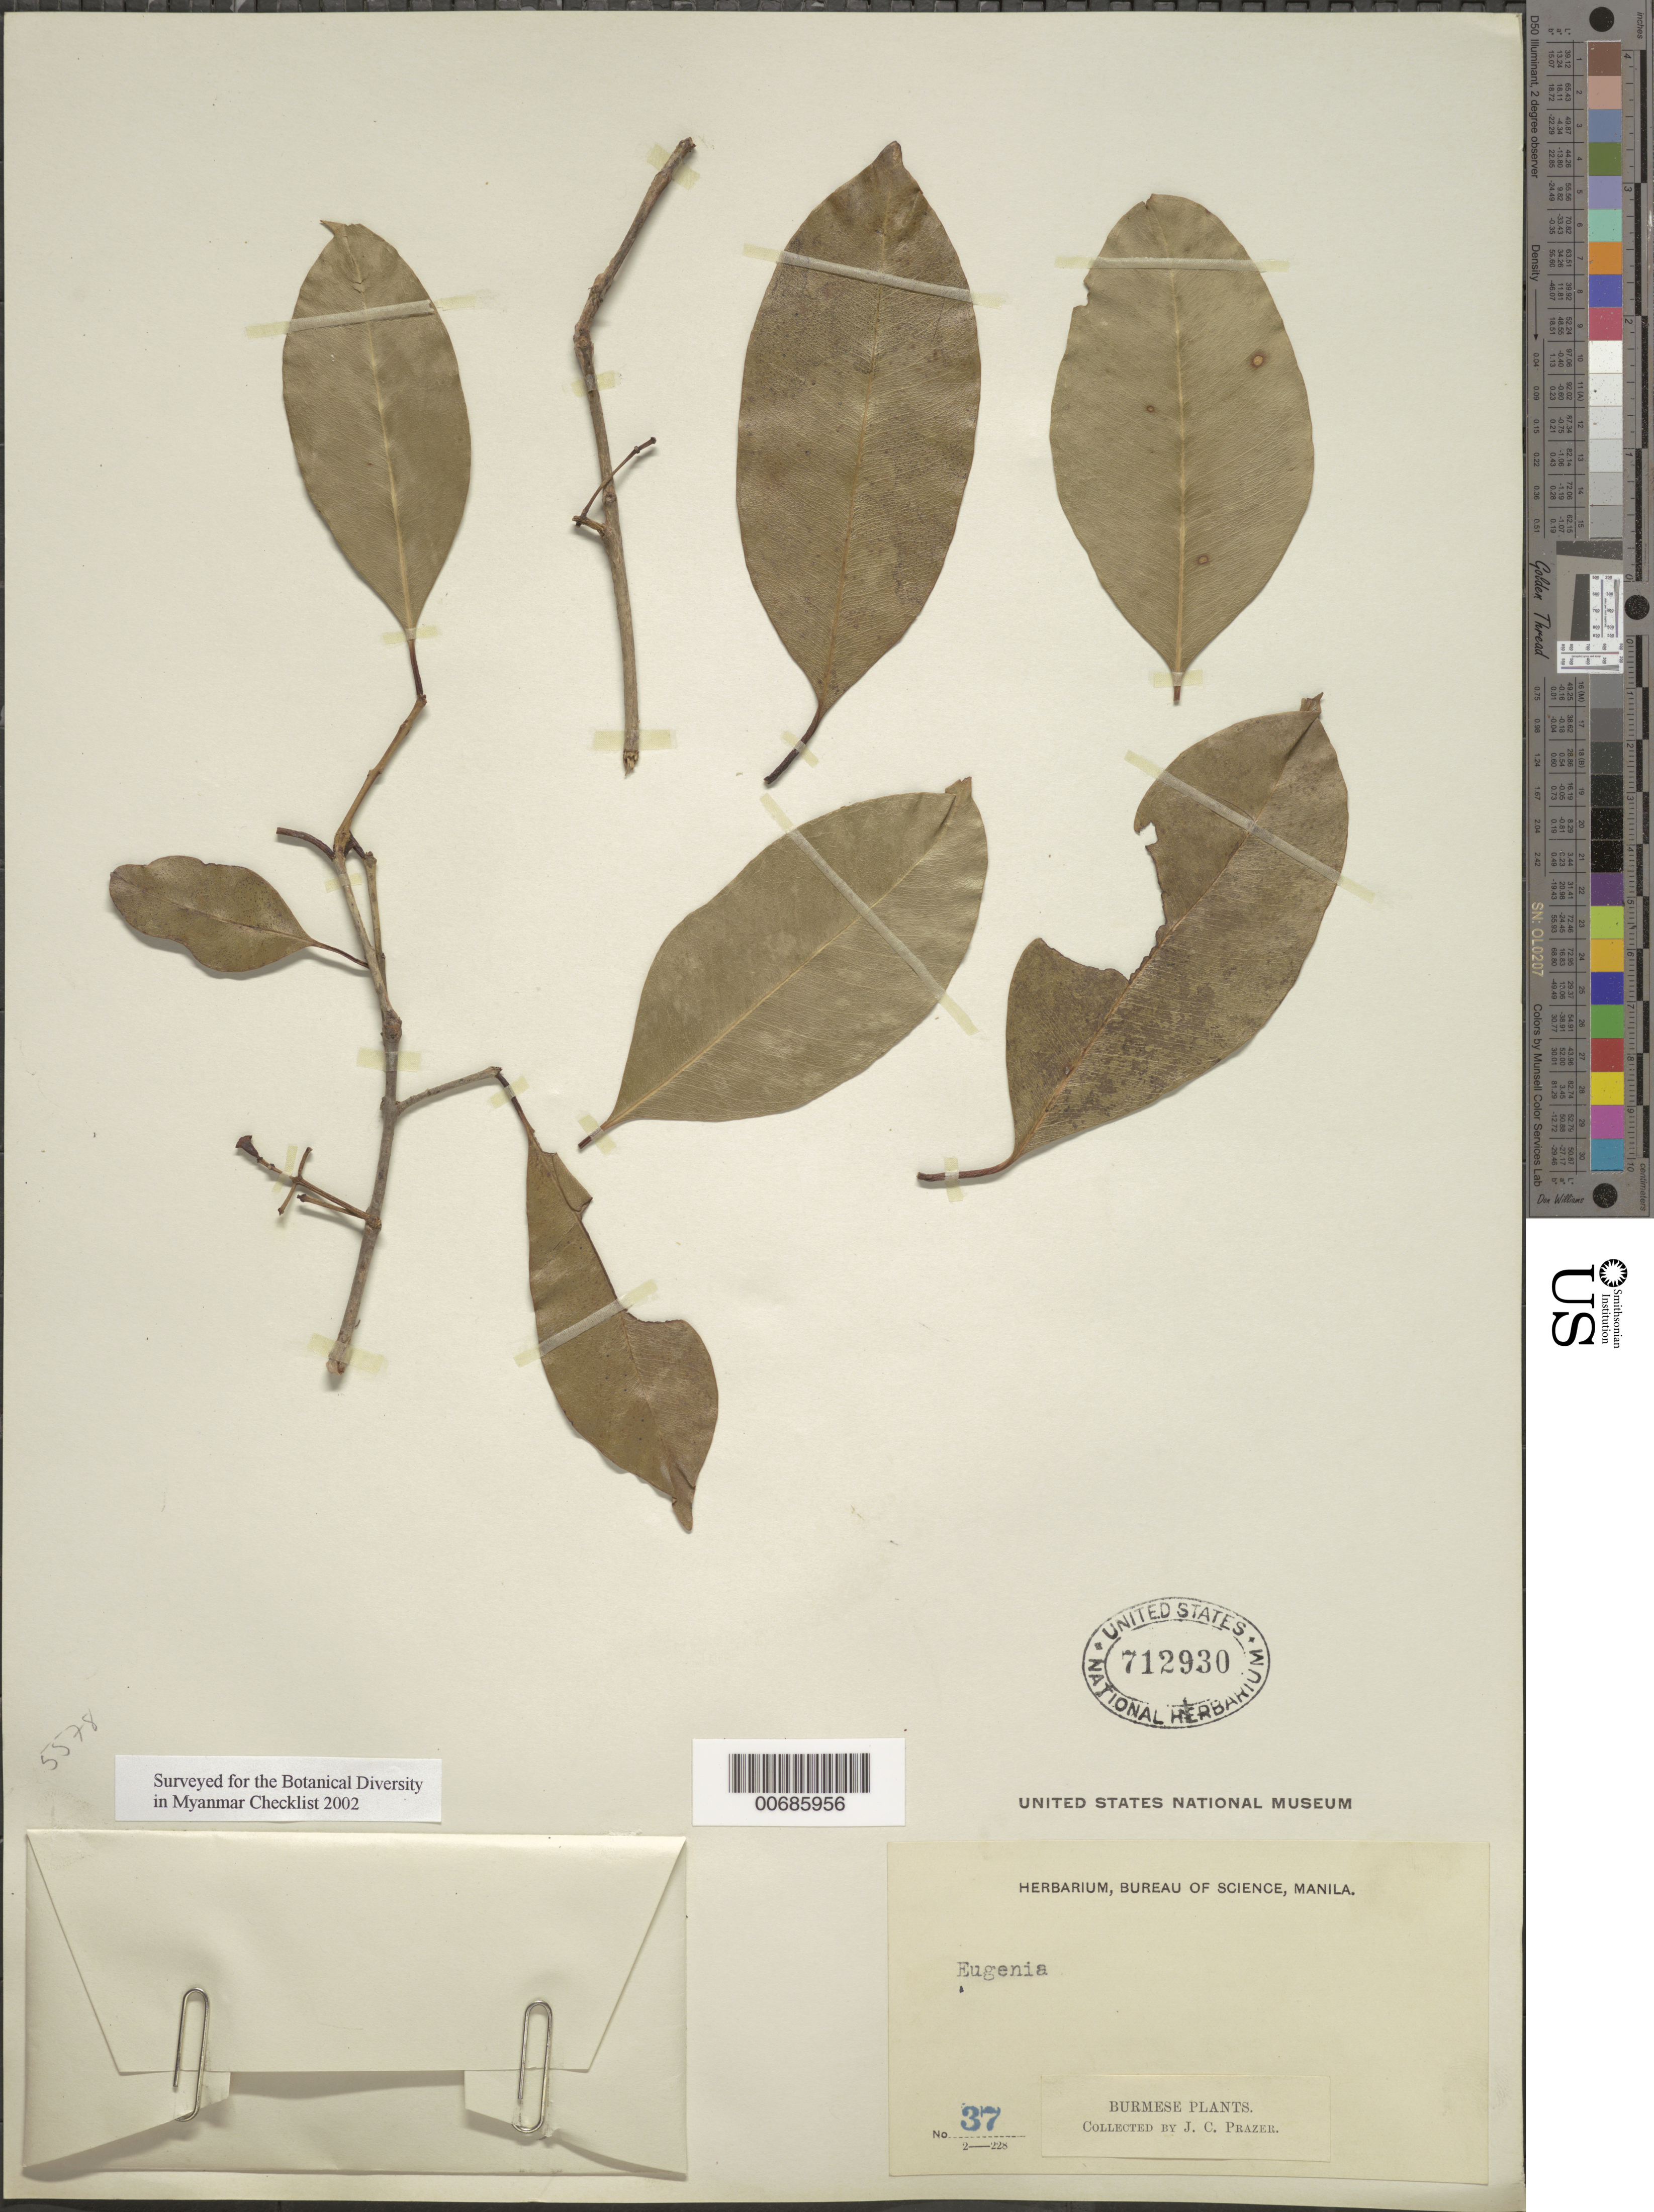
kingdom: Plantae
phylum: Tracheophyta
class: Magnoliopsida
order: Myrtales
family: Myrtaceae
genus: Syzygium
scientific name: Syzygium sp.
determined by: Strong, M. T., (US), Smithsonian Institution - National Museum of Natural History (UNITED STATES)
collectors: J. Prazer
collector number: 37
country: Myanmar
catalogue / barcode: US 712930